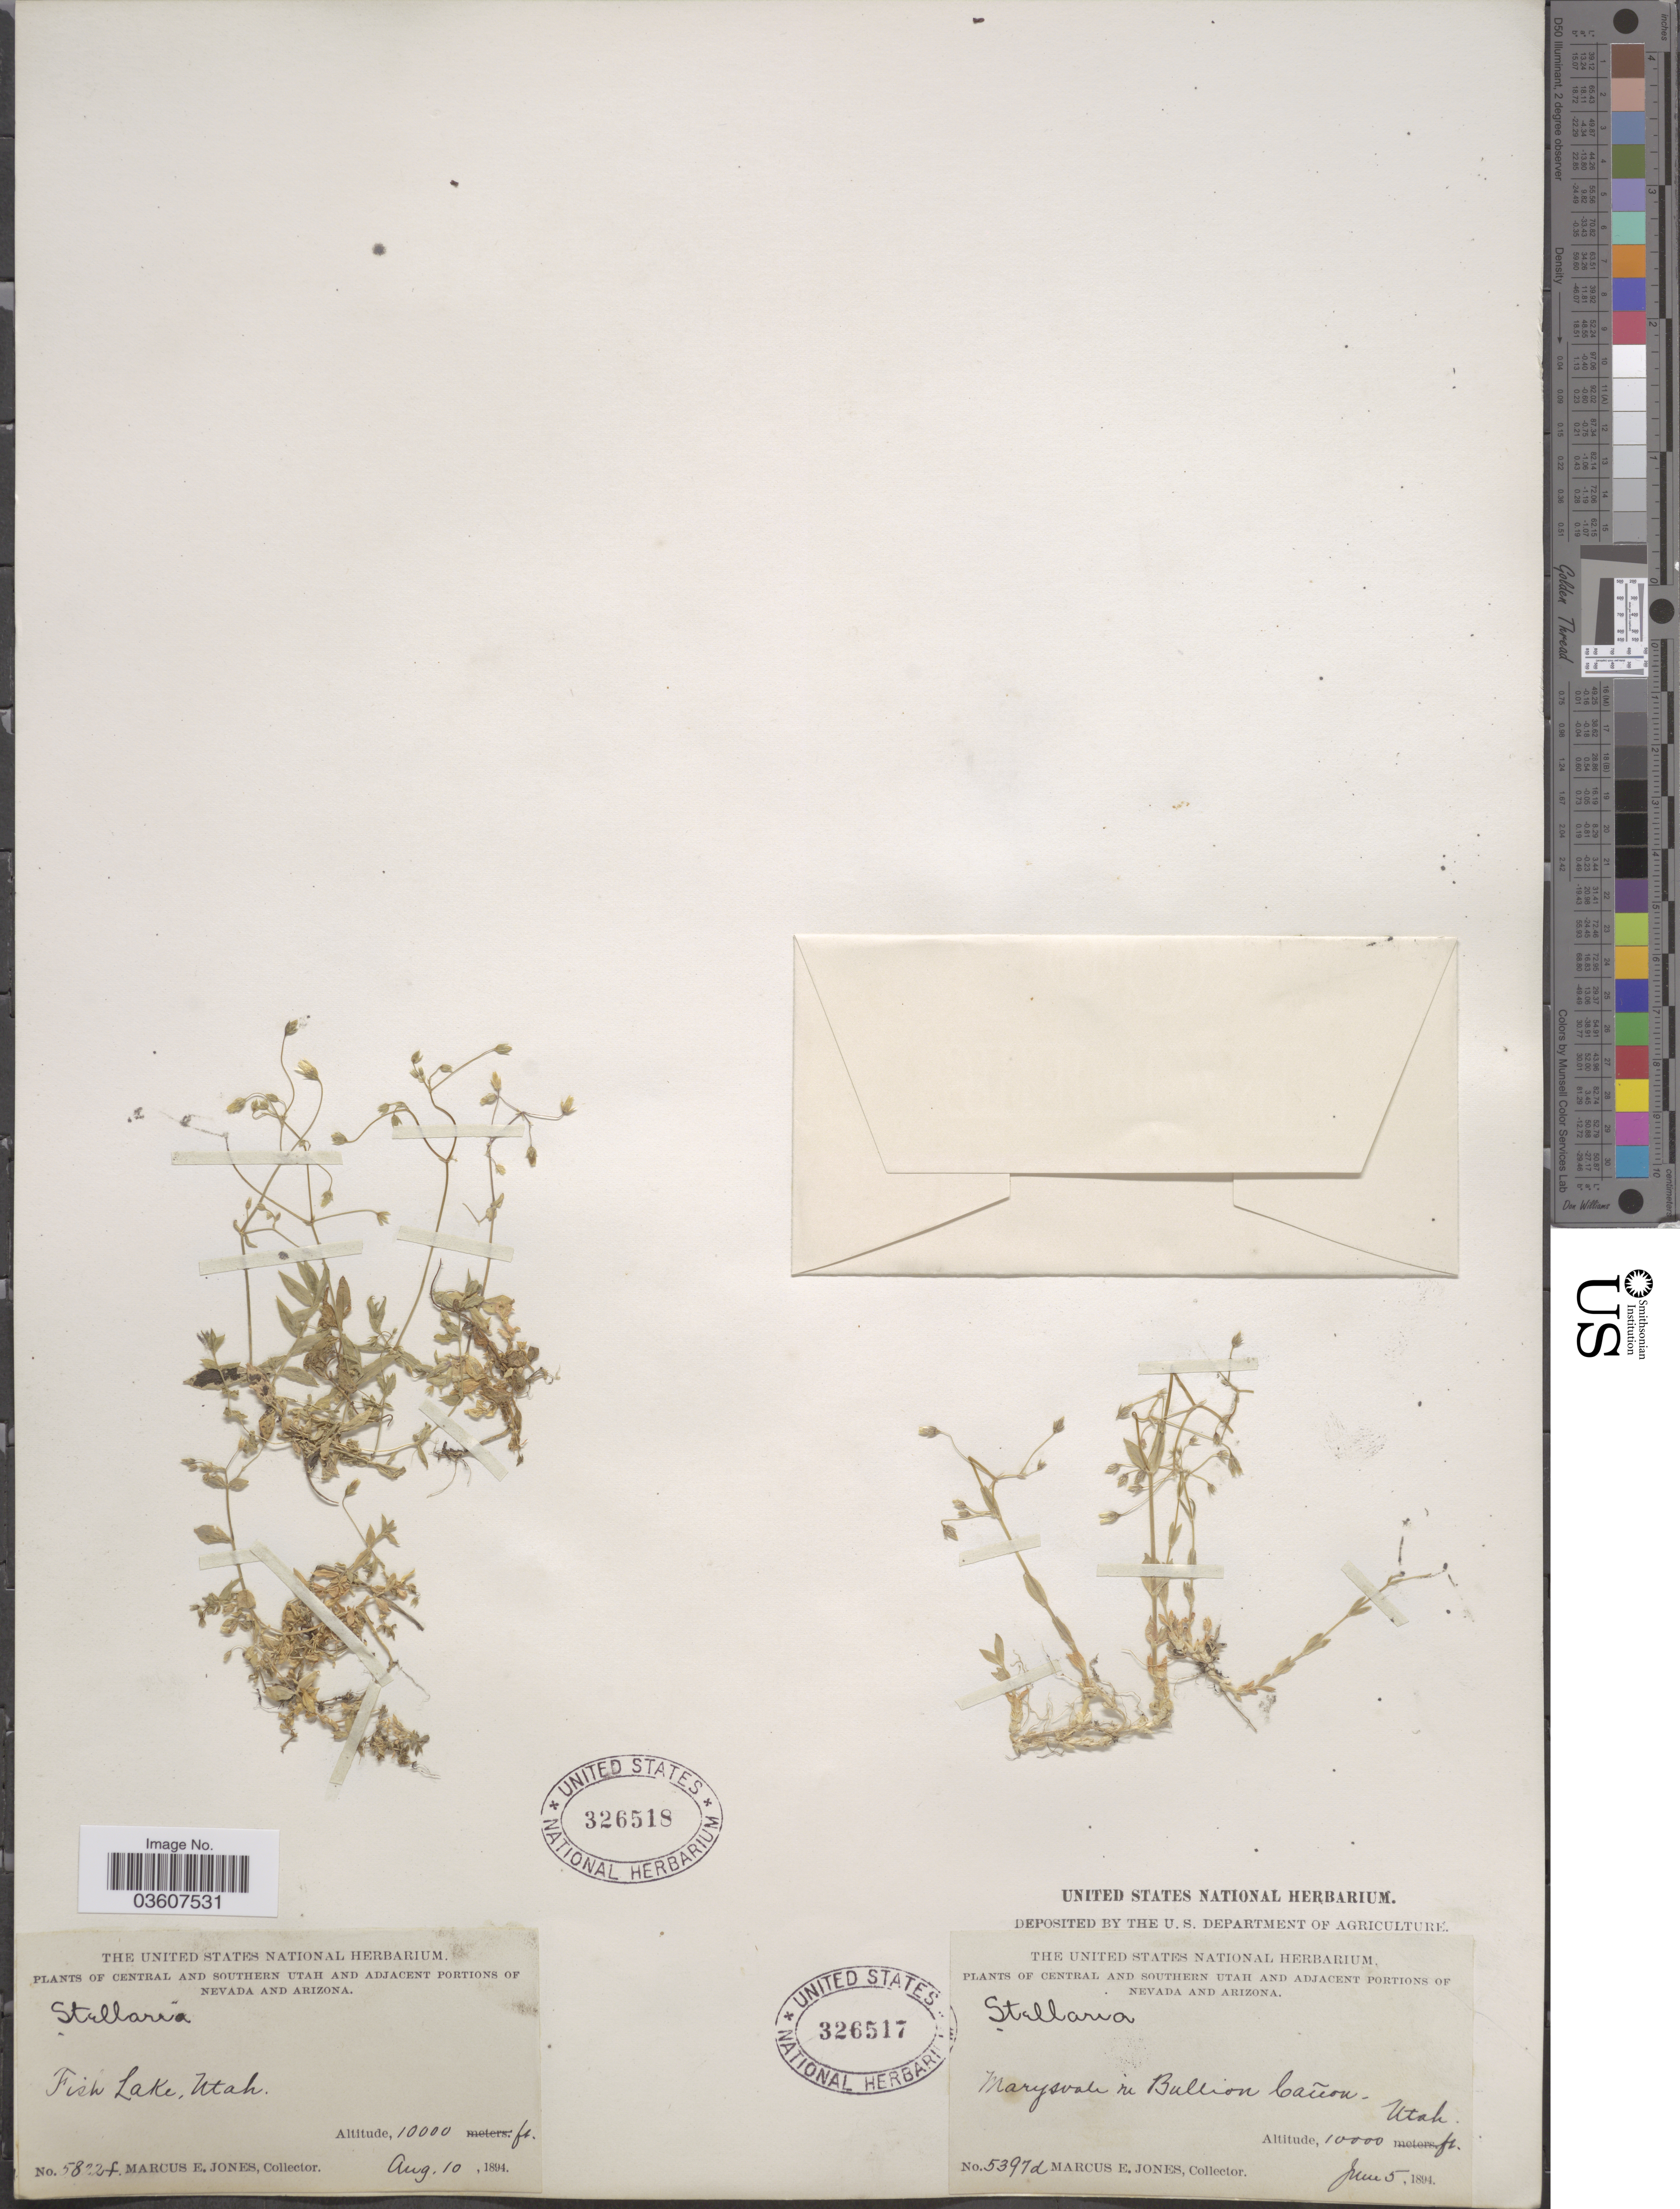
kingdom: Plantae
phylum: Tracheophyta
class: Magnoliopsida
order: Caryophyllales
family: Caryophyllaceae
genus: Stellaria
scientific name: Stellaria umbellata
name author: Turcz.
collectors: M. E. Jones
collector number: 5397d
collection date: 1894-06-05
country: United States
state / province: Utah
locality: Central and Southern Utah. Marysvale in Bullion Cañon.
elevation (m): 3048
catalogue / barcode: US 326517-2